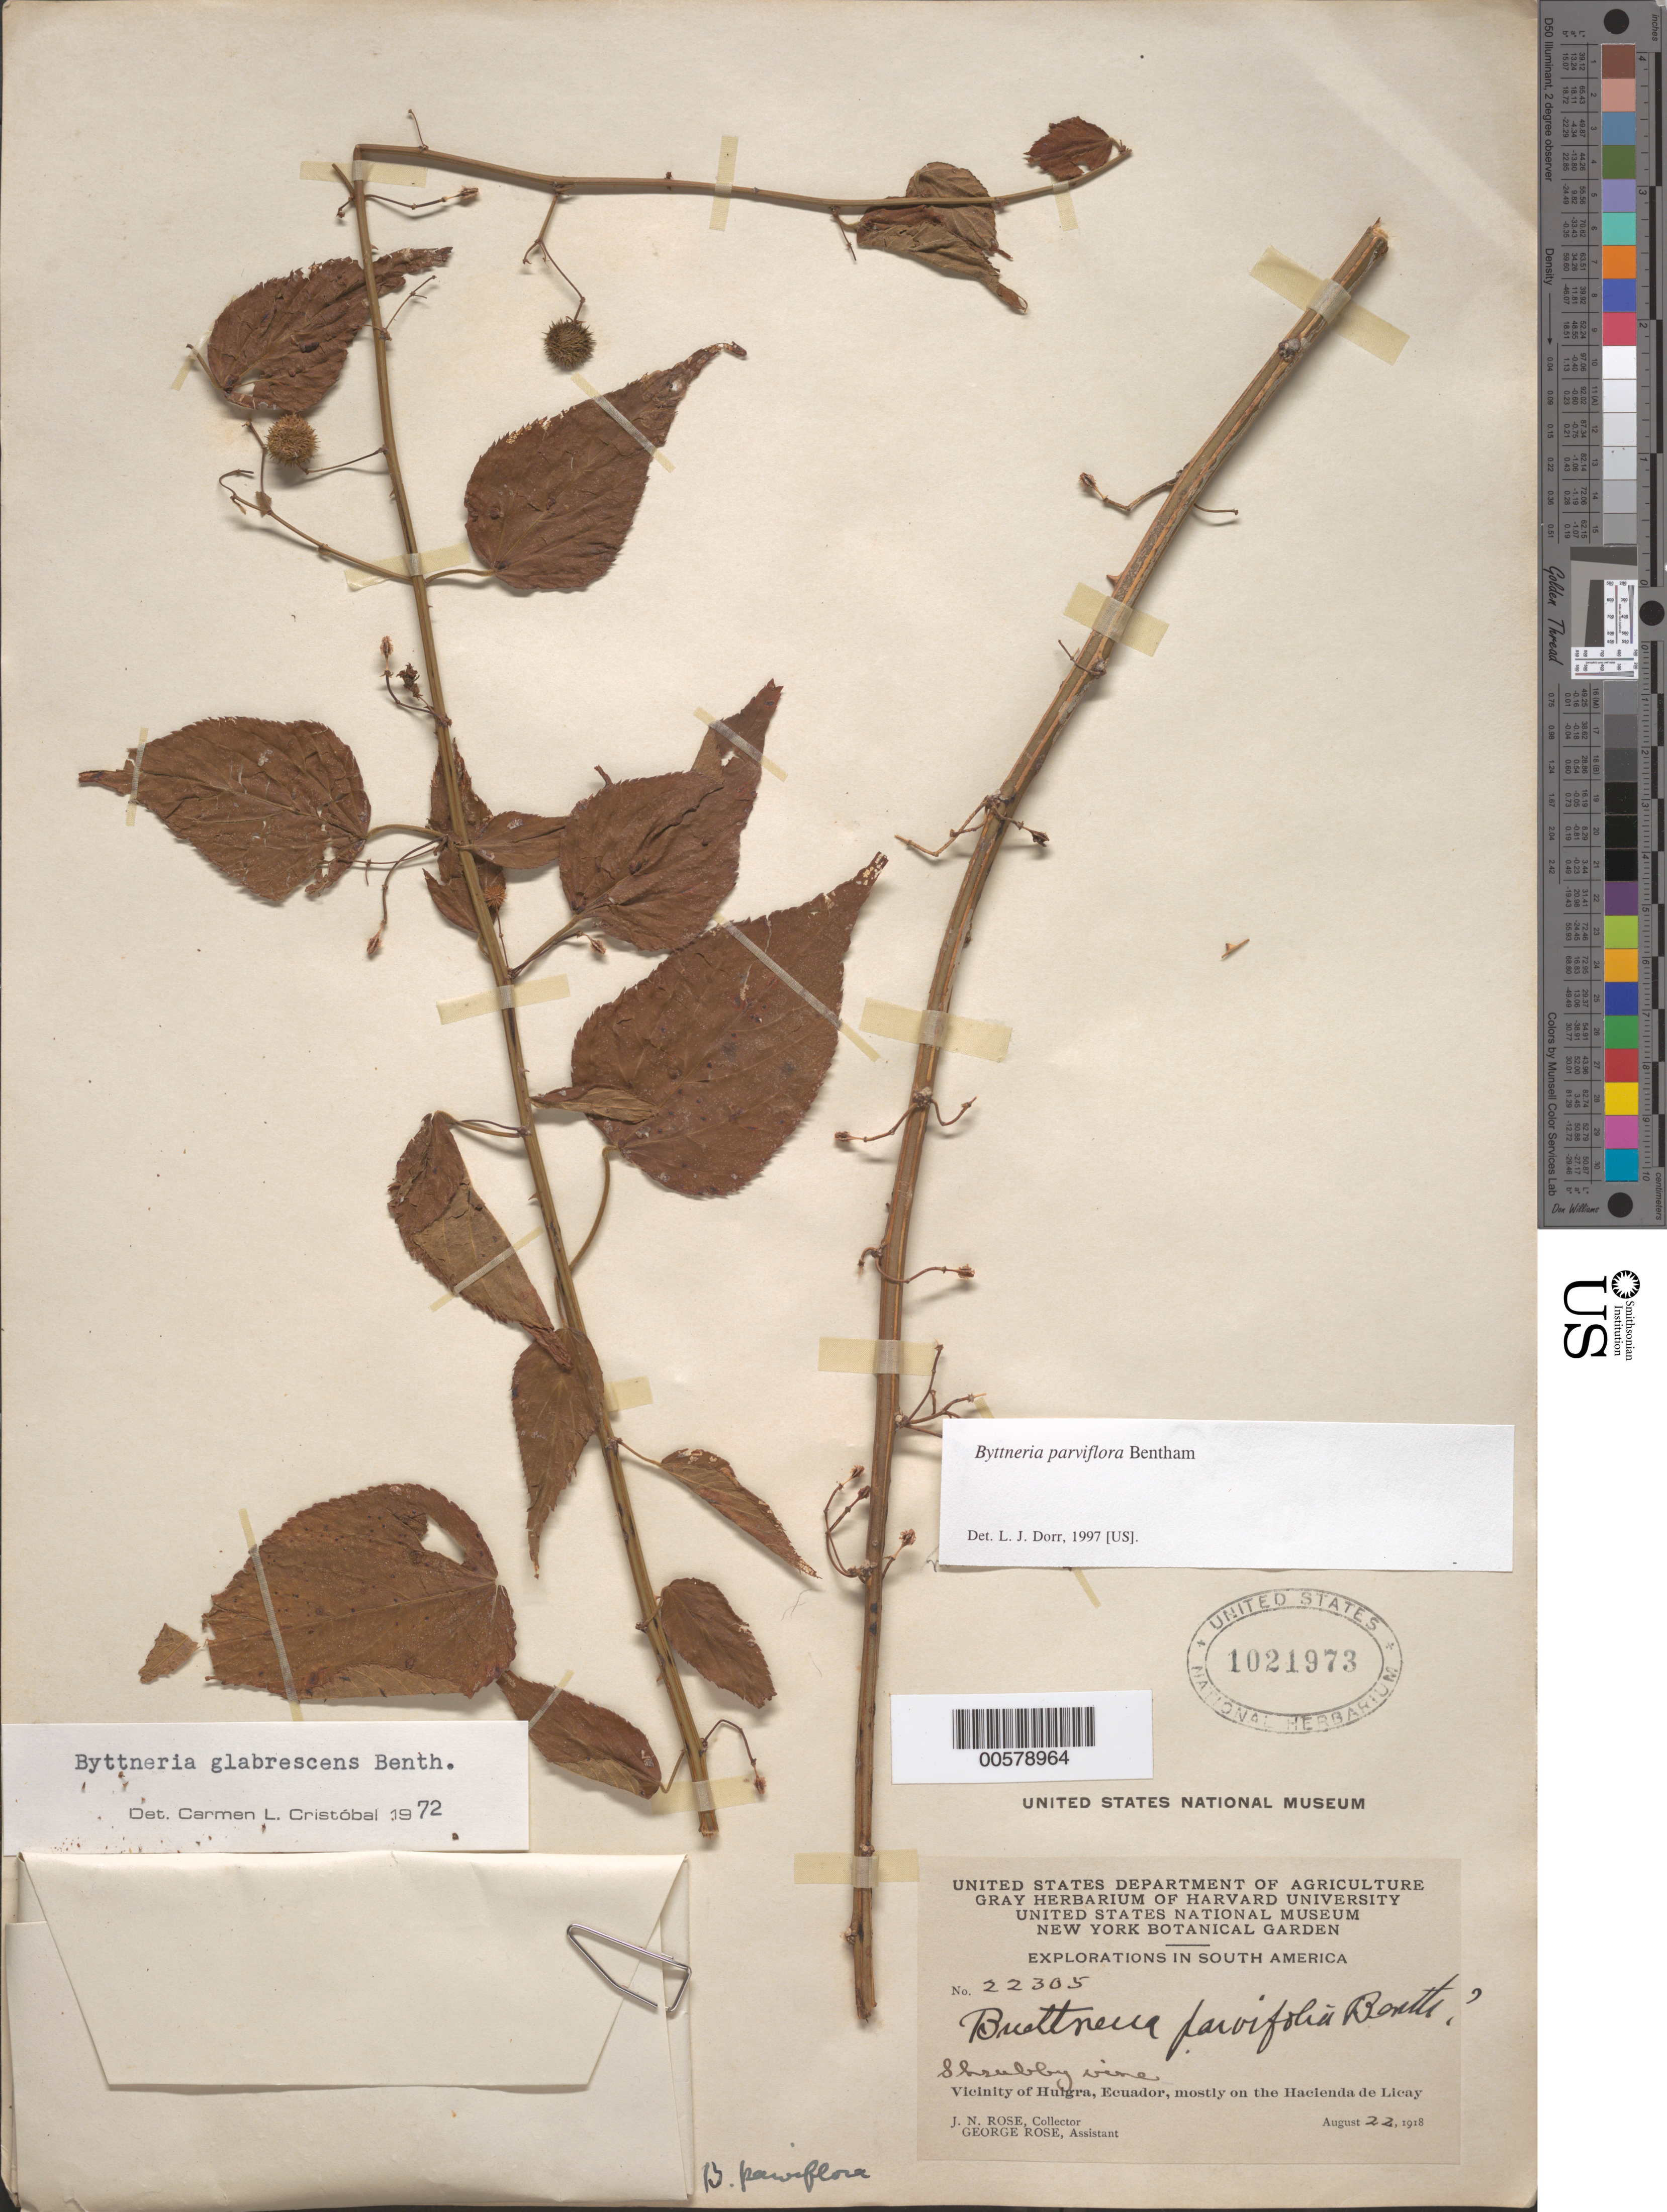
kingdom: Plantae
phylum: Tracheophyta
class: Magnoliopsida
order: Malvales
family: Malvaceae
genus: Byttneria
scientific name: Byttneria parviflora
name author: Benth.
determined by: Dorr, L. J., (BOT), Smithsonian Institution - National Museum of Natural History (UNITED STATES)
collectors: J. N. Rose & G. Rose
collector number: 22305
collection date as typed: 22 Aug 1918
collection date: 1918-08-22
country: Ecuador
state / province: Chimborazo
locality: Vicinity of Huigra, mostly on the Hacienda de Licay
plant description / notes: GH, NY, US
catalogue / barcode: US 1021973